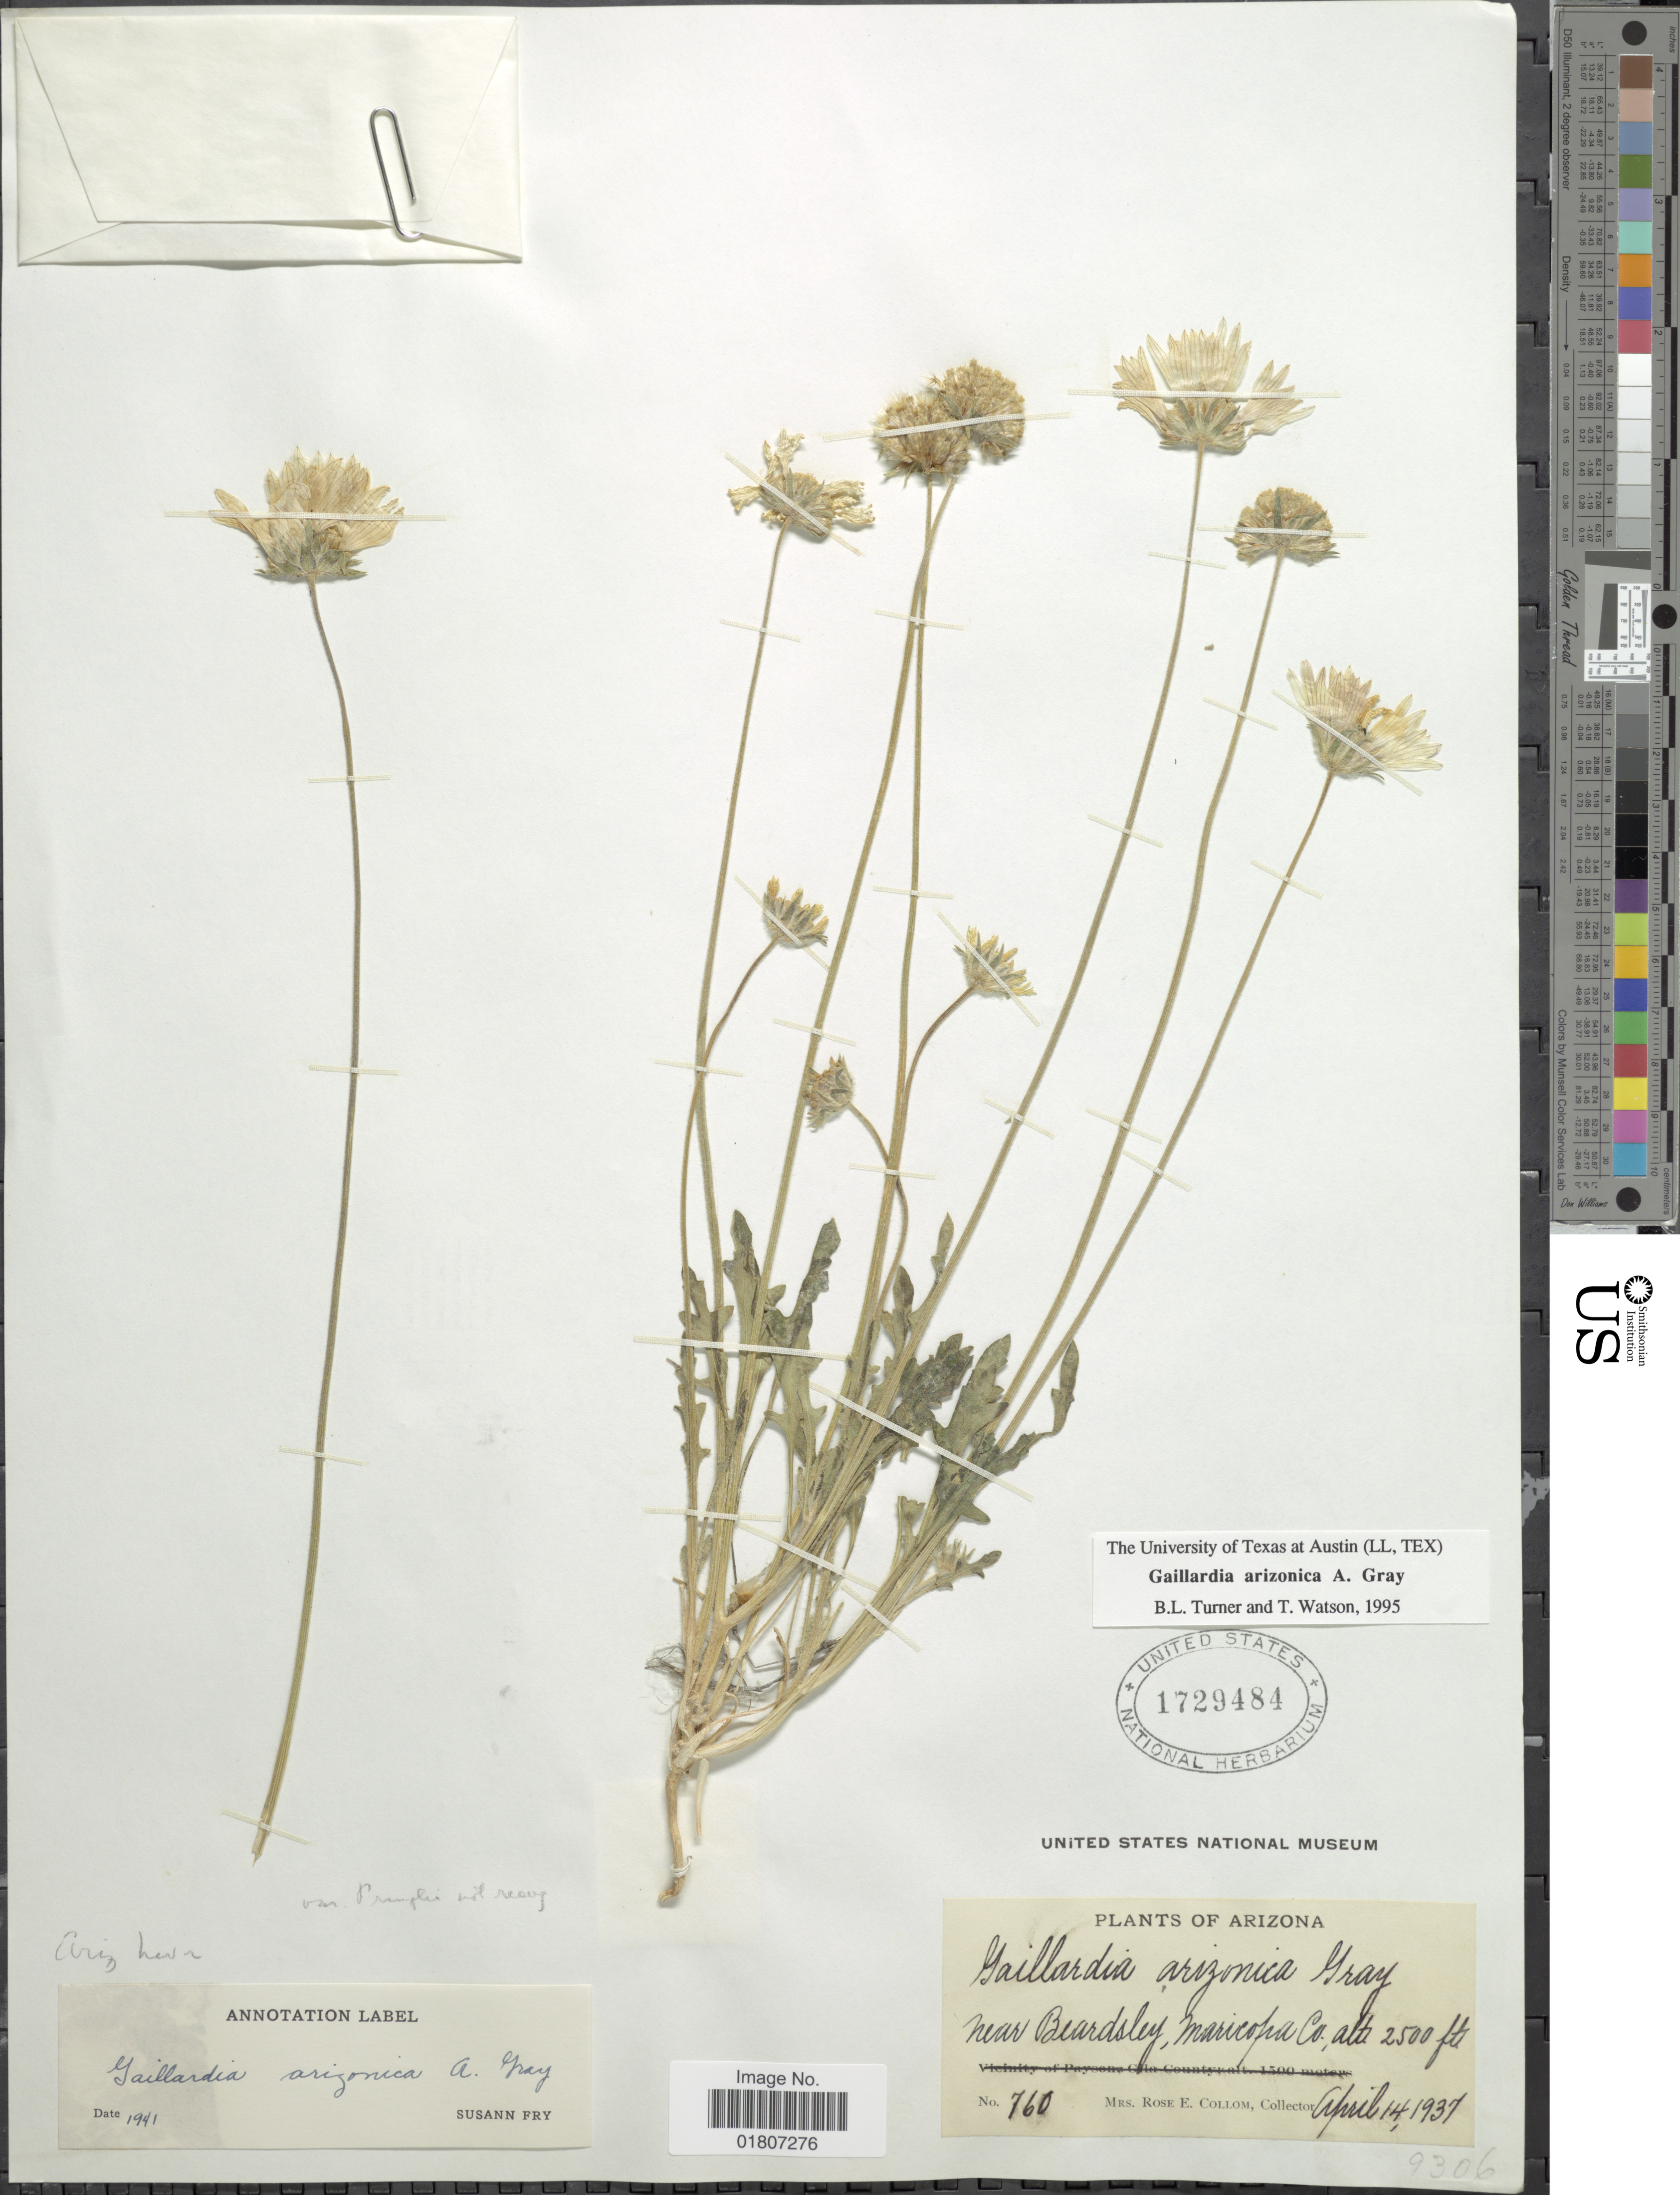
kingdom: Plantae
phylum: Tracheophyta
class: Magnoliopsida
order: Asterales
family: Asteraceae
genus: Gaillardia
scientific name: Gaillardia arizonica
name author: A. Gray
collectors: R. E. Collom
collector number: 760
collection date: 1937-04-14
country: United States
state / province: Arizona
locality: Near Beardsley, Maricopa Co.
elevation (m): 762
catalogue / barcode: US 1729484